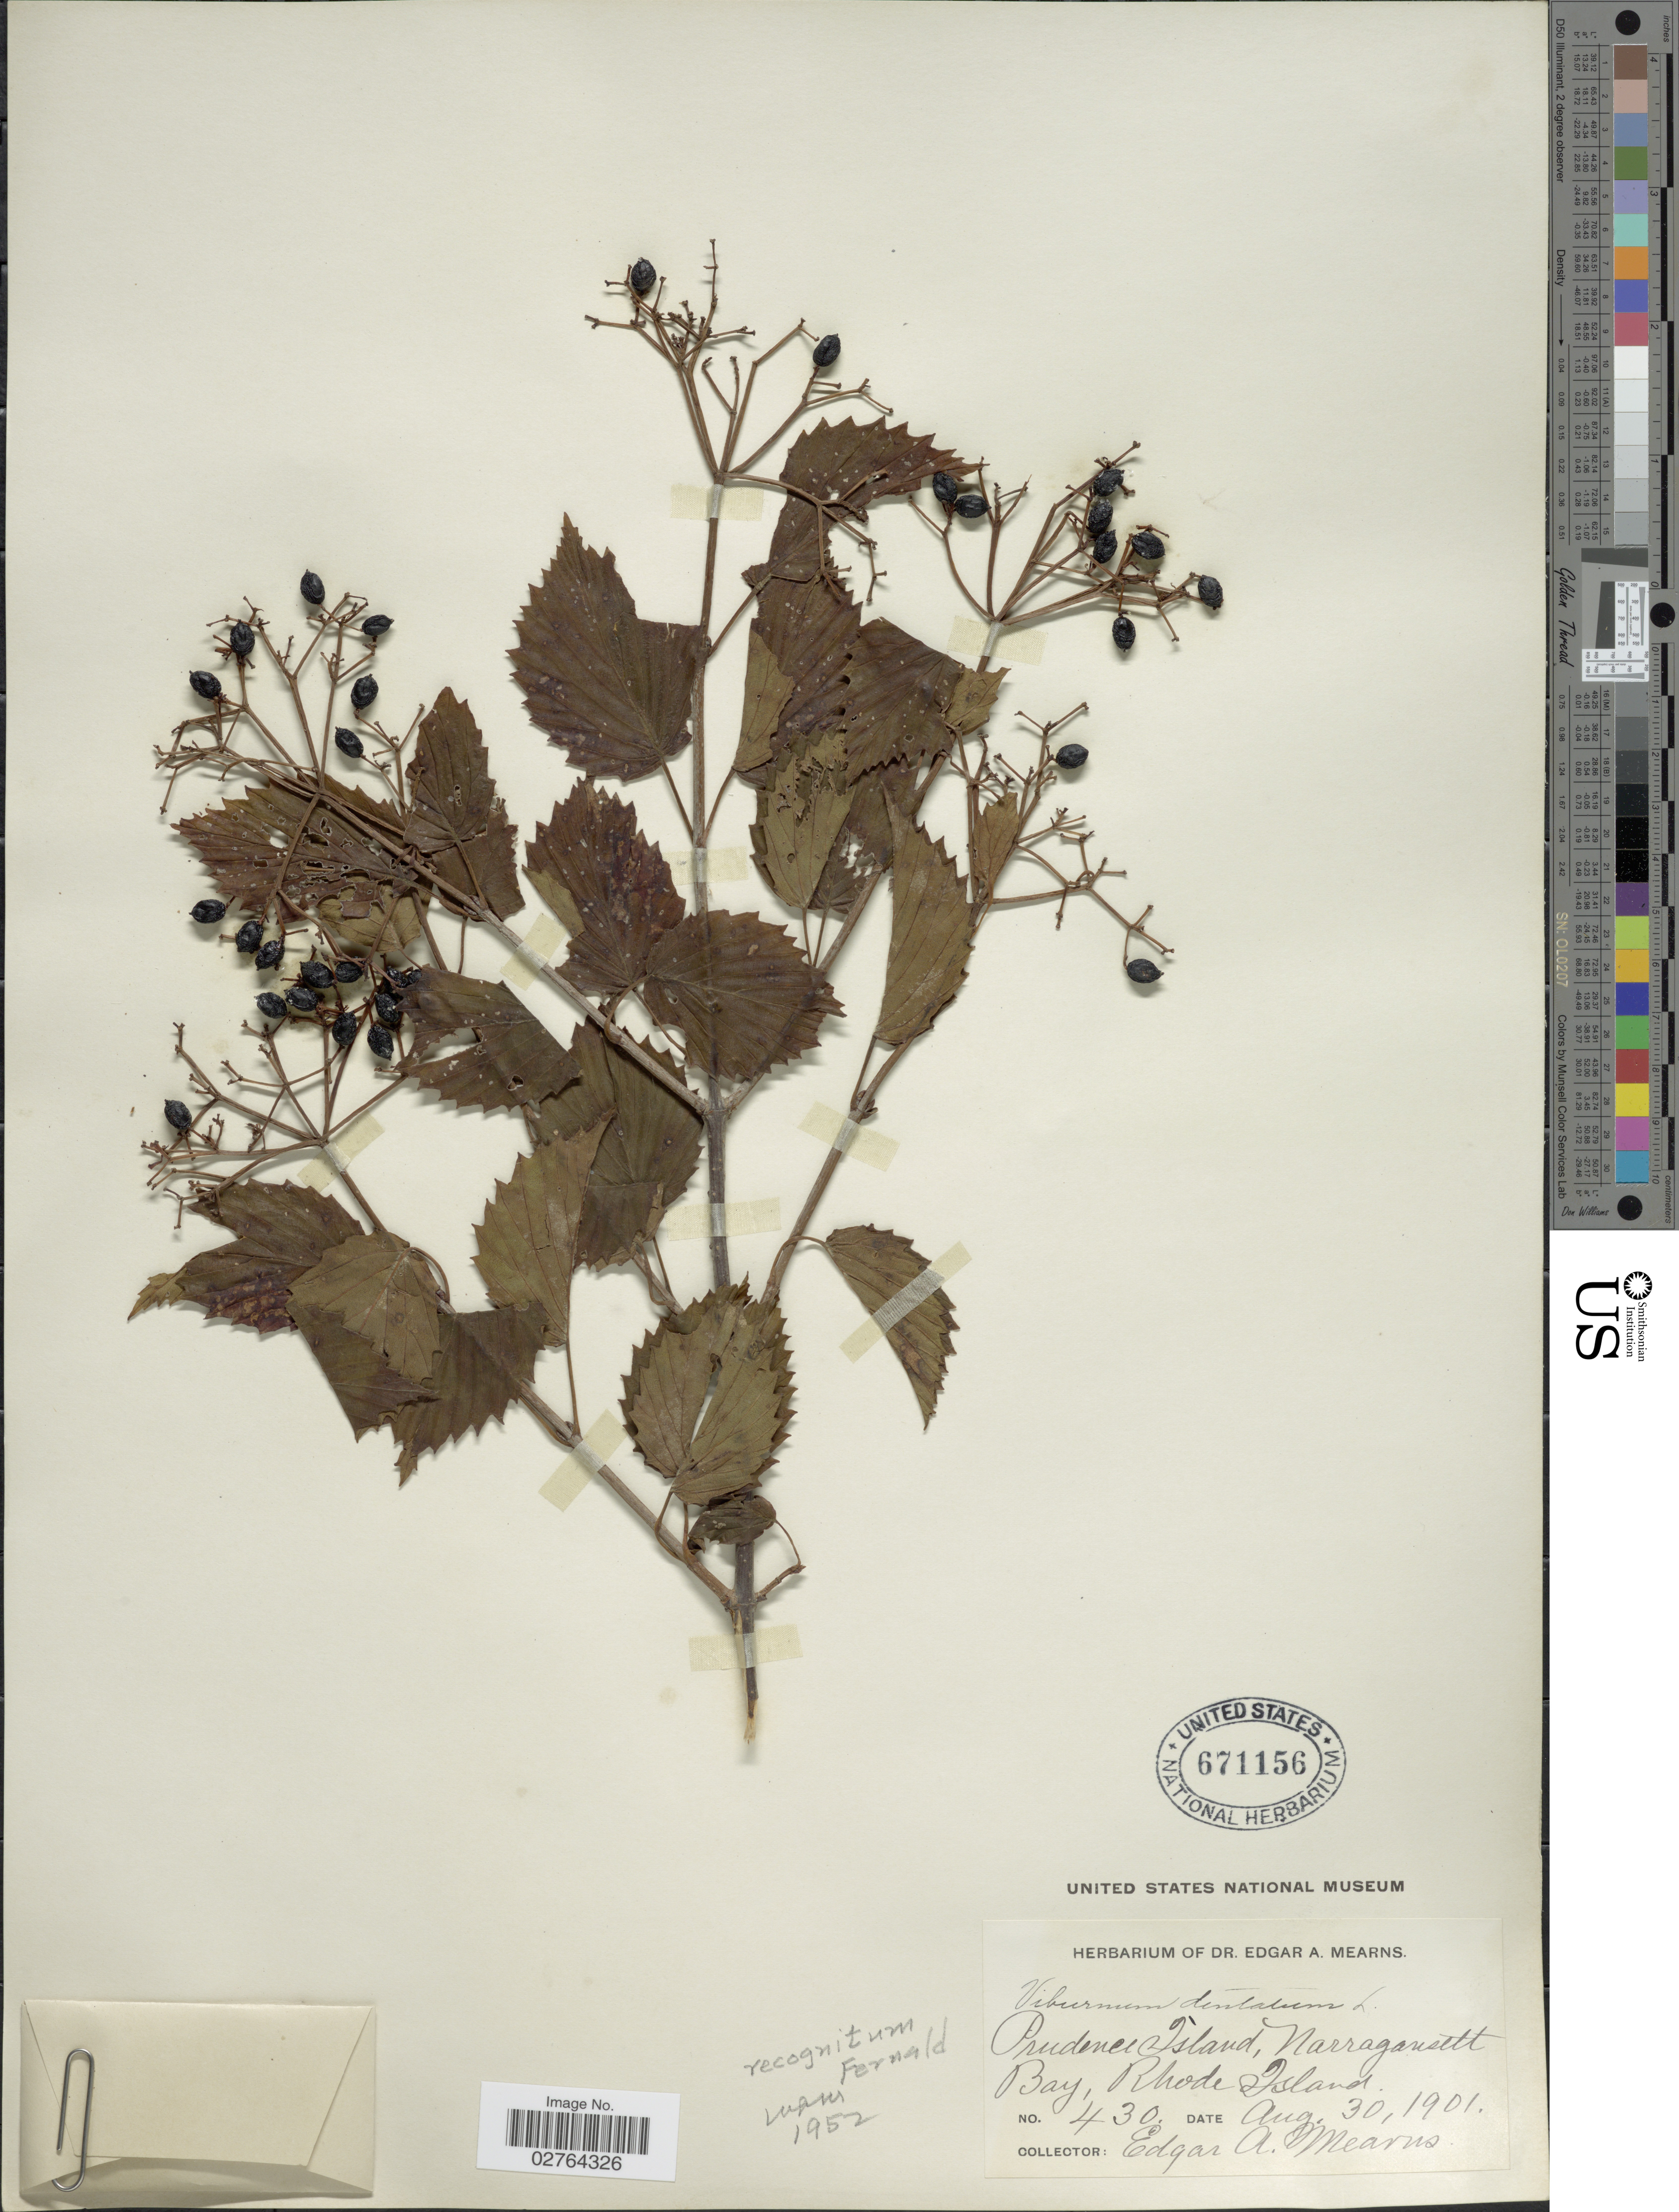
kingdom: Plantae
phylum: Tracheophyta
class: Magnoliopsida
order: Dipsacales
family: Viburnaceae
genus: Viburnum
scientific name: Viburnum recognitum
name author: Fernald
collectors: E. A. Mearns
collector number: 430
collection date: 1901-08-30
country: United States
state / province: Rhode Island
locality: Prudence Island, Narragansett Bay.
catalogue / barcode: US 671156